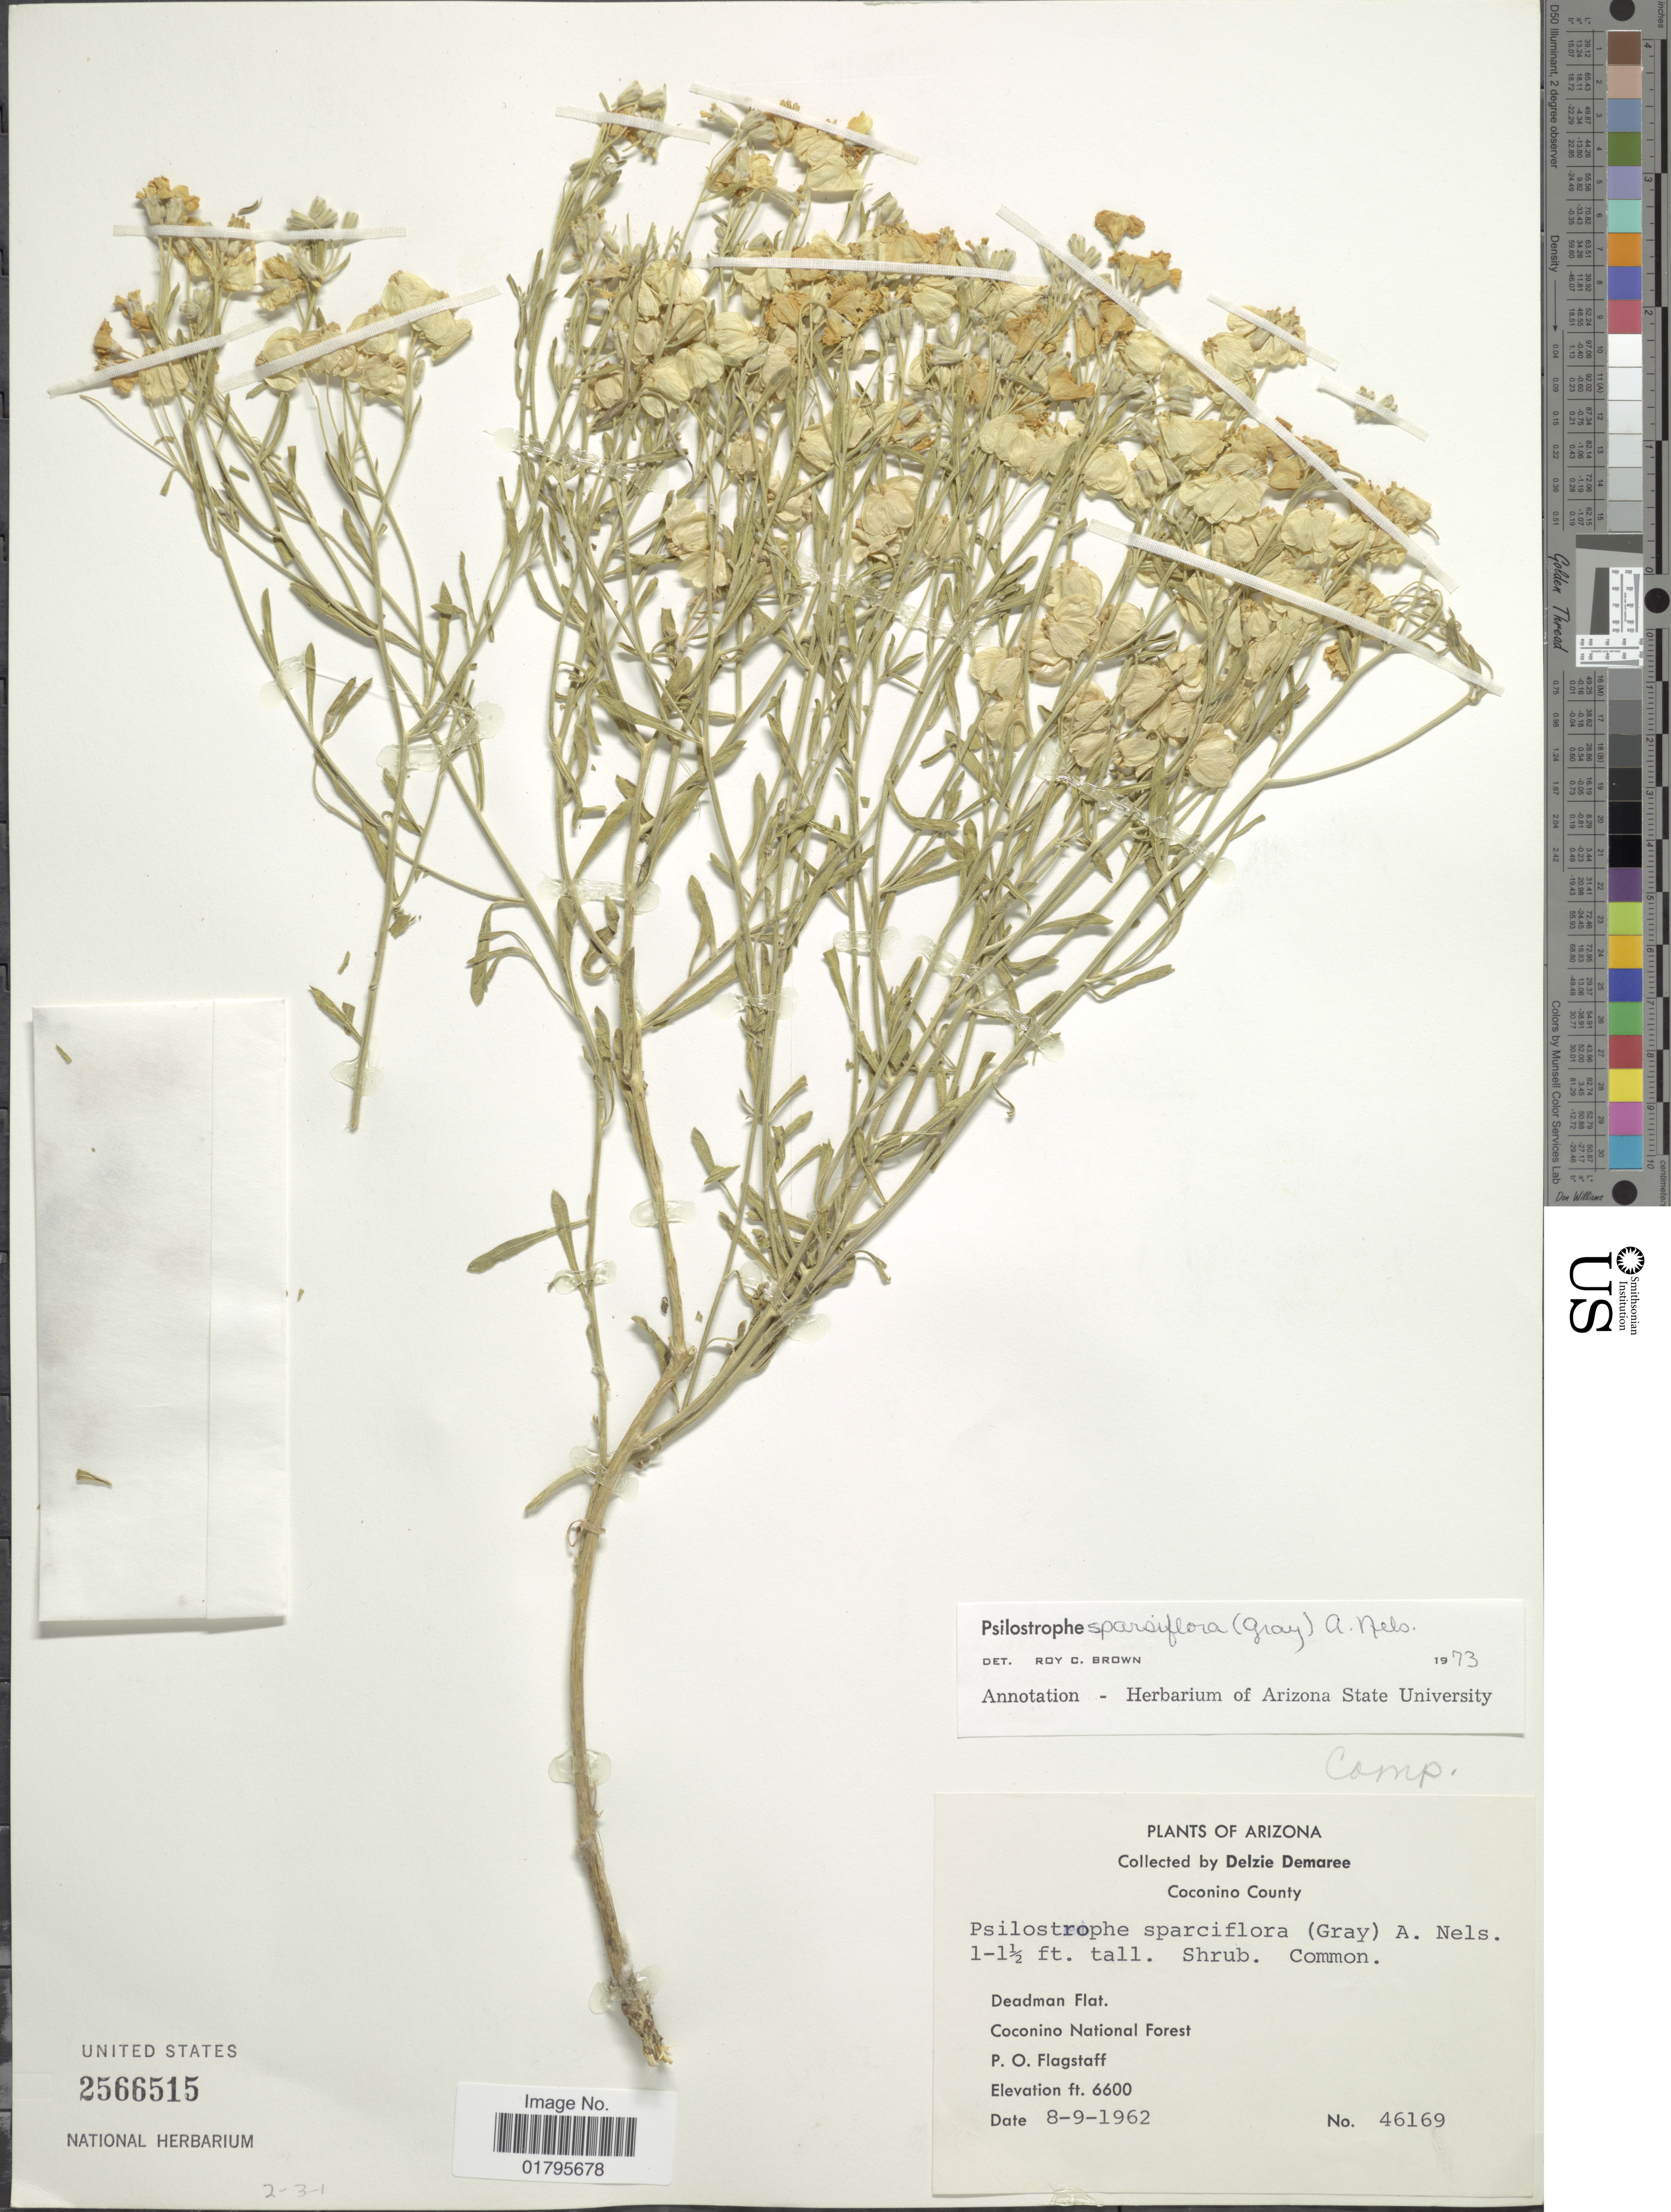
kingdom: Plantae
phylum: Tracheophyta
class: Magnoliopsida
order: Asterales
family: Asteraceae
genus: Psilostrophe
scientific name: Psilostrophe sparsiflora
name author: (A. Gray) A. Nelson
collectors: D. Demaree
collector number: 46169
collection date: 1962-09-08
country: United States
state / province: Arizona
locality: Coconino County. Deadman Flat, Coconino National Forest. P.O. Flagstaff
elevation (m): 2012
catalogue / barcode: US 2566515